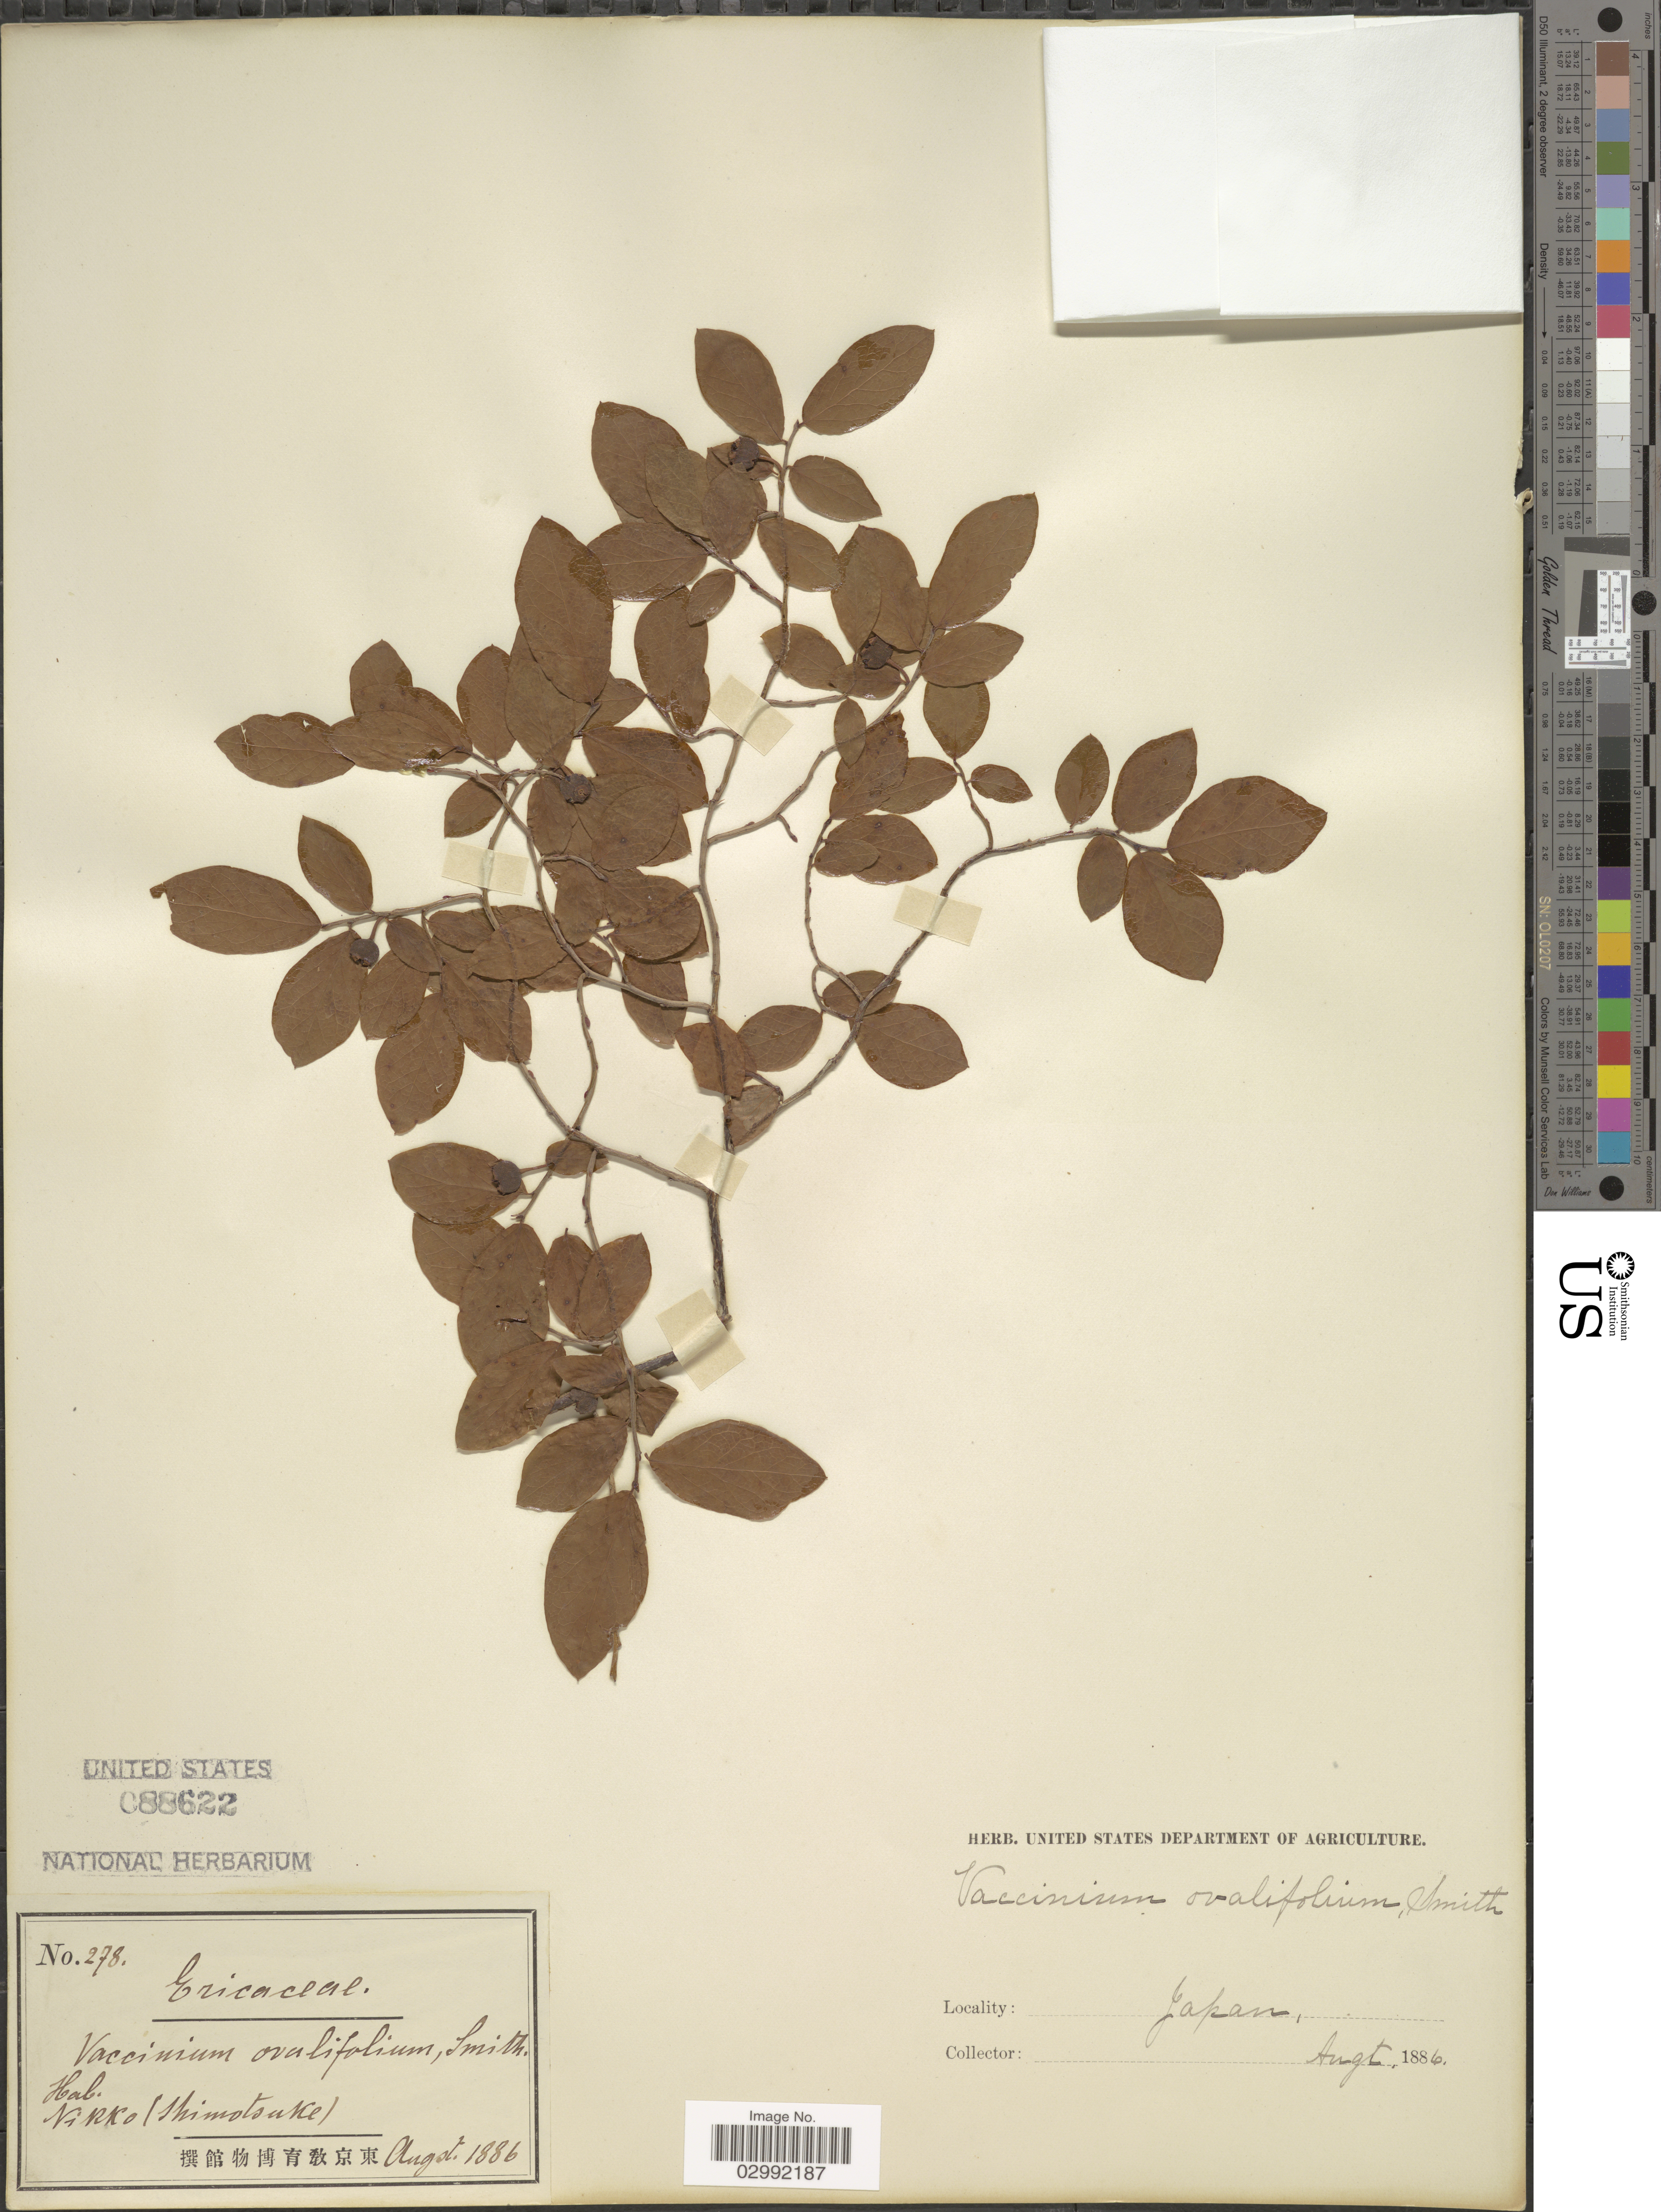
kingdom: Plantae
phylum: Tracheophyta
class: Magnoliopsida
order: Ericales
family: Ericaceae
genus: Vaccinium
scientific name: Vaccinium ovalifolium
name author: Sm.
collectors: ex herb. U. S. Department of Agriculture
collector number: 278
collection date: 1886-08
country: Japan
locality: Nikko (Shimotsuke).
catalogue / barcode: US 88622